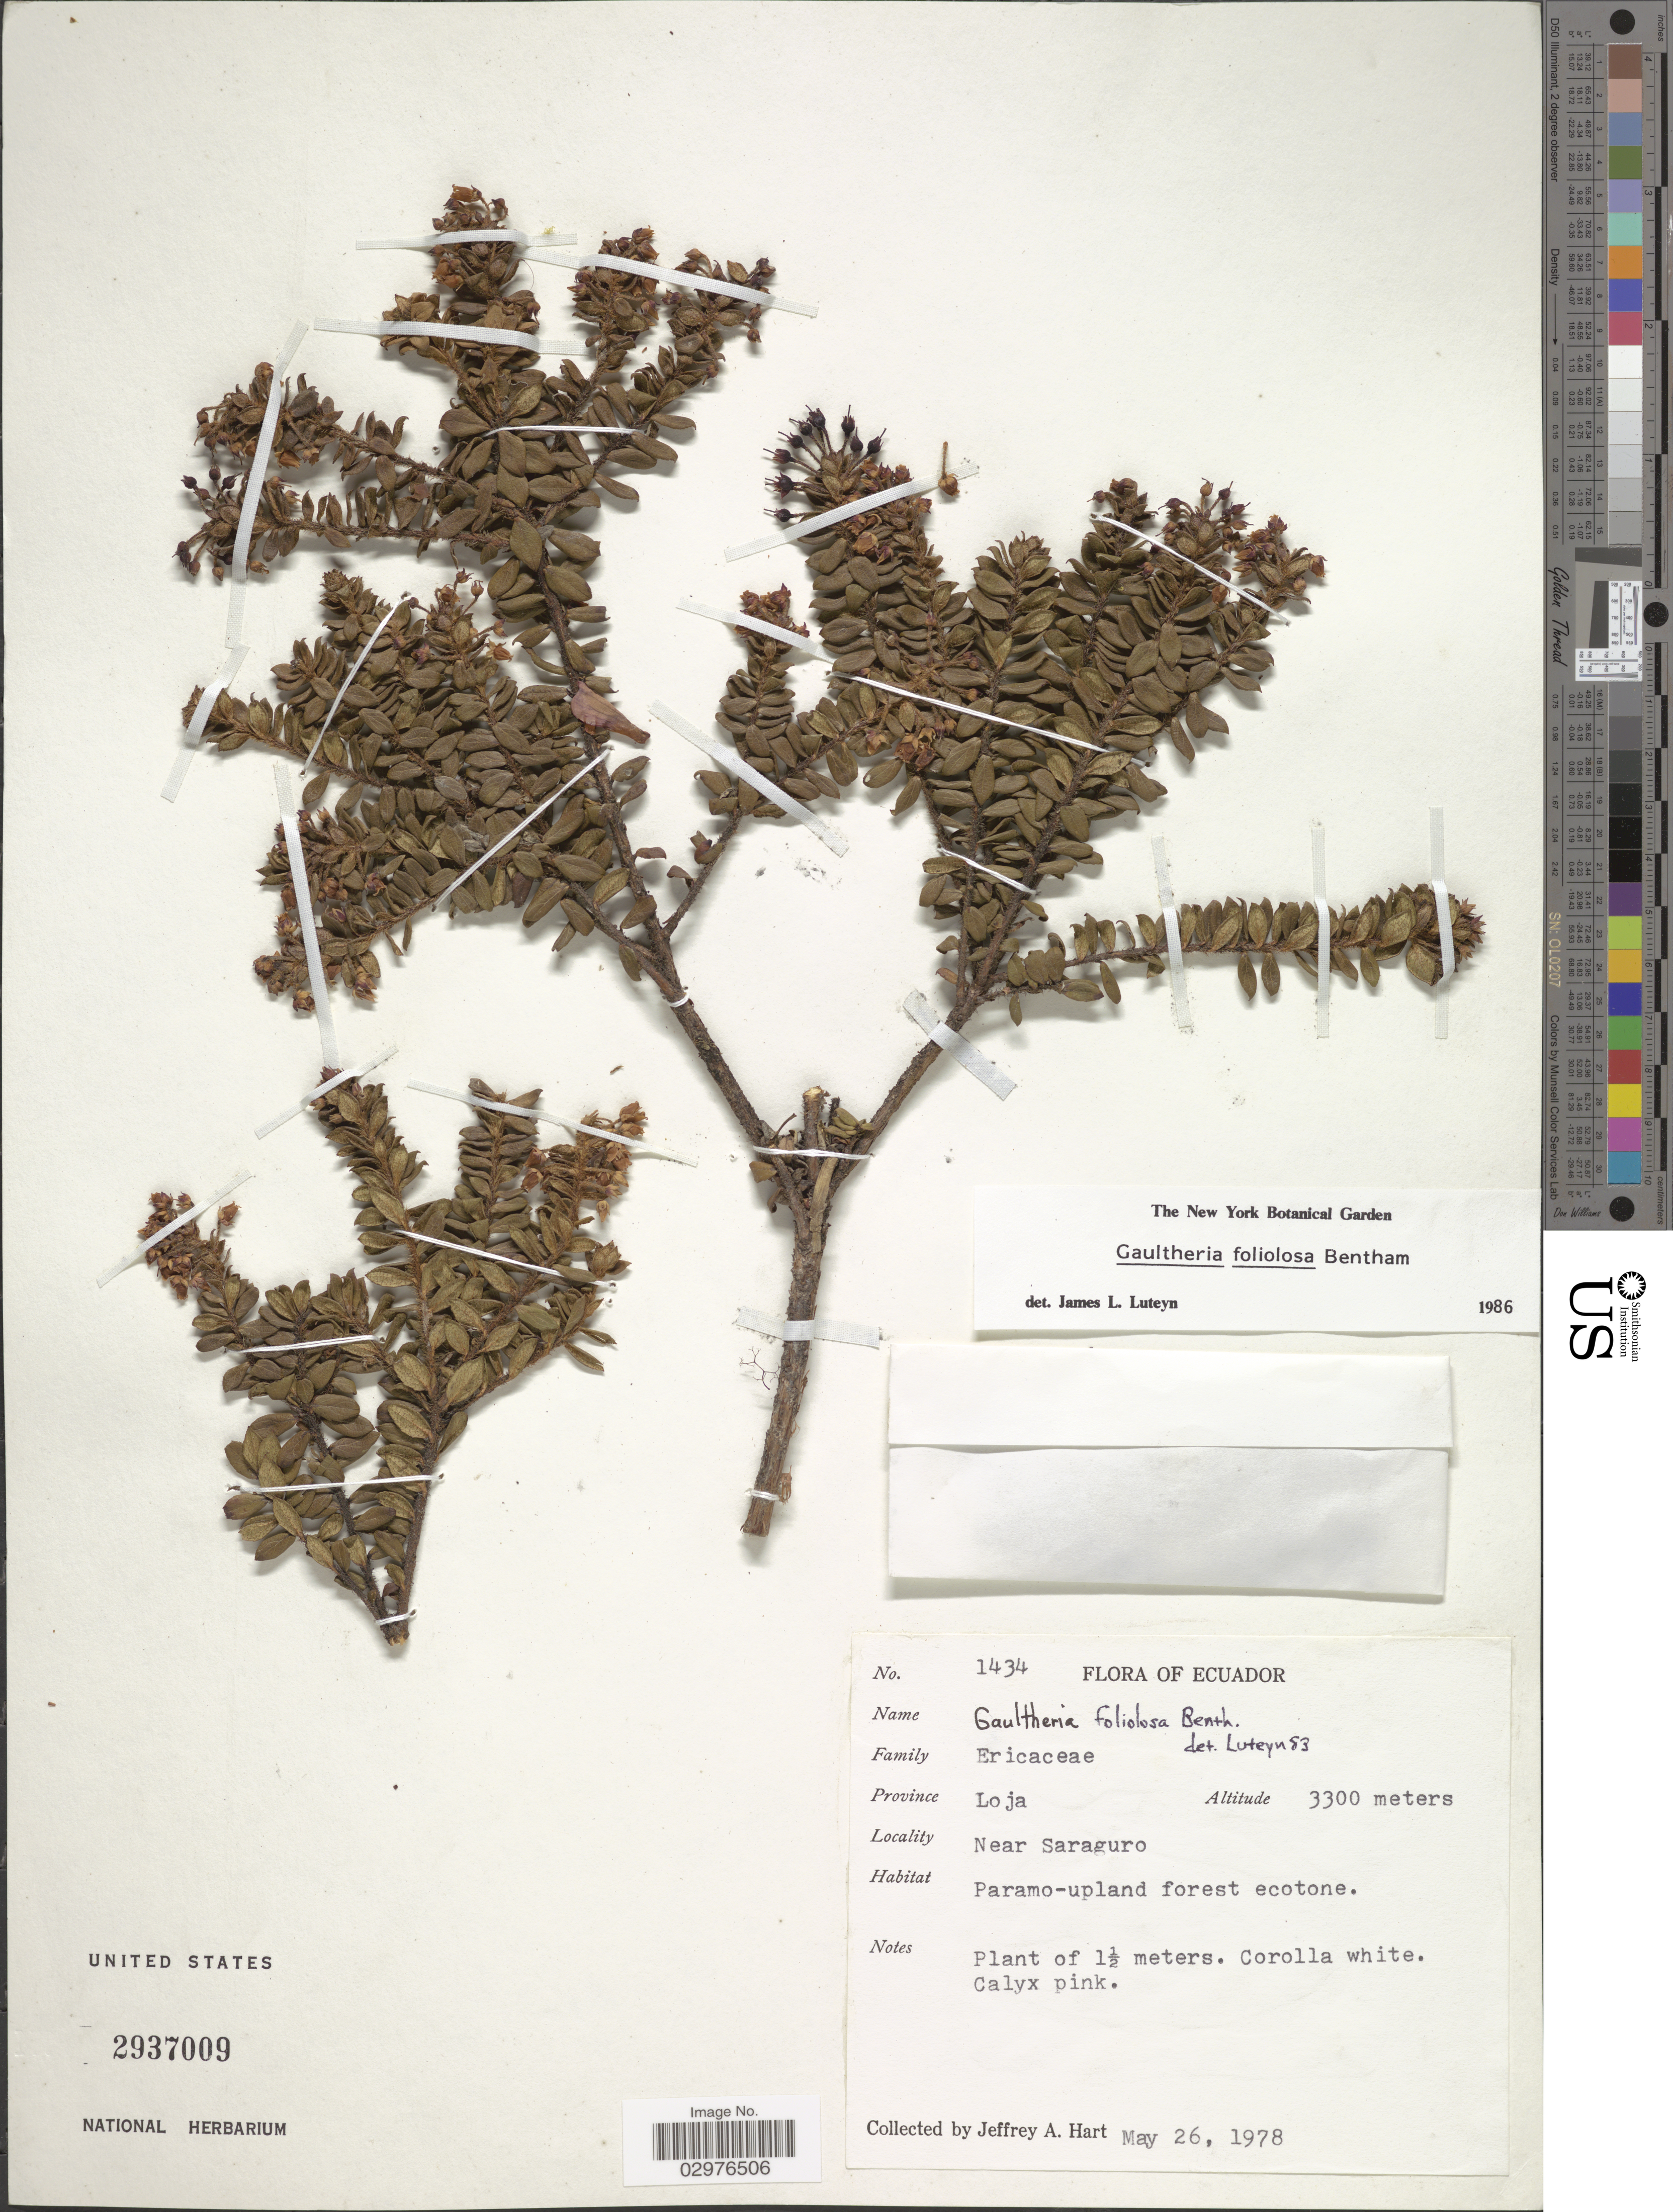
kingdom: Plantae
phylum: Tracheophyta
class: Magnoliopsida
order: Ericales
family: Ericaceae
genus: Gaultheria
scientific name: Gaultheria foliolosa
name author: Benth.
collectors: J. A. Hart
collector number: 1434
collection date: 1978-05-26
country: Ecuador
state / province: Loja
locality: Near Saraguro.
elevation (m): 3300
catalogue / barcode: US 2937009